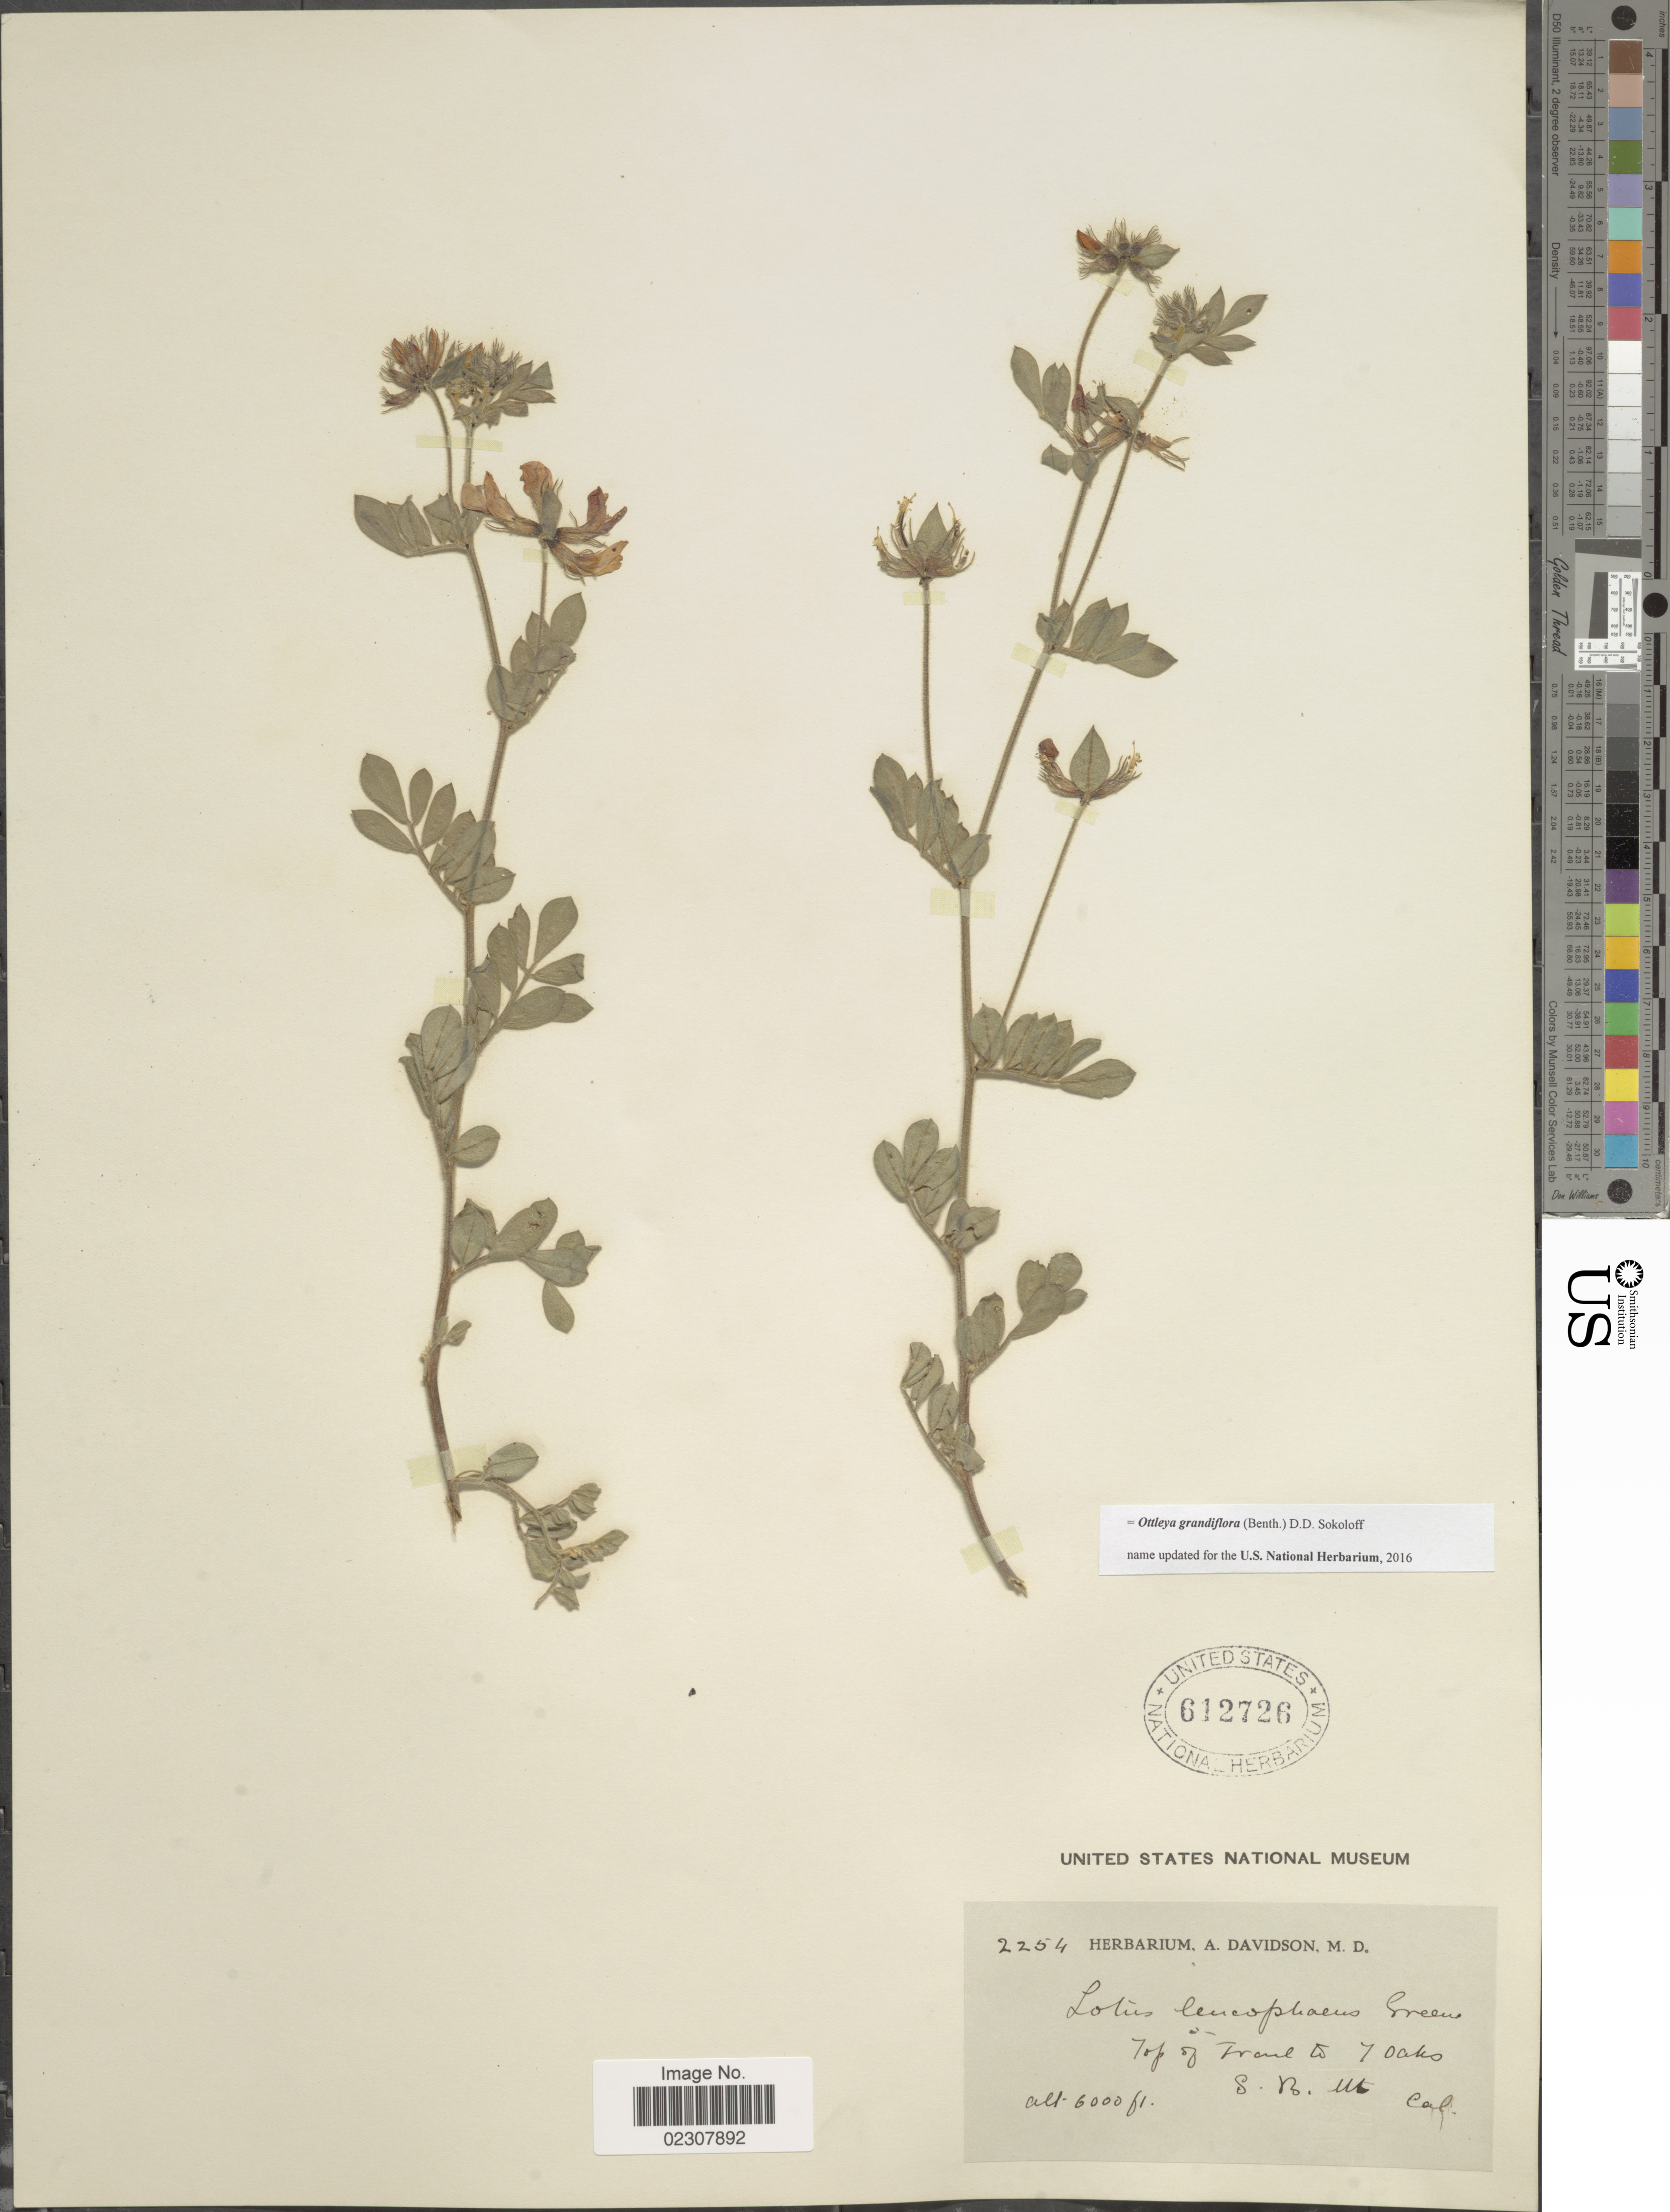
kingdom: Plantae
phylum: Tracheophyta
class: Magnoliopsida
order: Fabales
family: Fabaceae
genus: Ottleya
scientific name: Ottleya grandiflora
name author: (Benth.) D.D. Sokoloff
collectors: ex herb. A. Davidson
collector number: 2254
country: United States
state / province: California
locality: Top of Trail to 7 Oaks S. B. Mts.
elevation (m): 1829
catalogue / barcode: US 612726